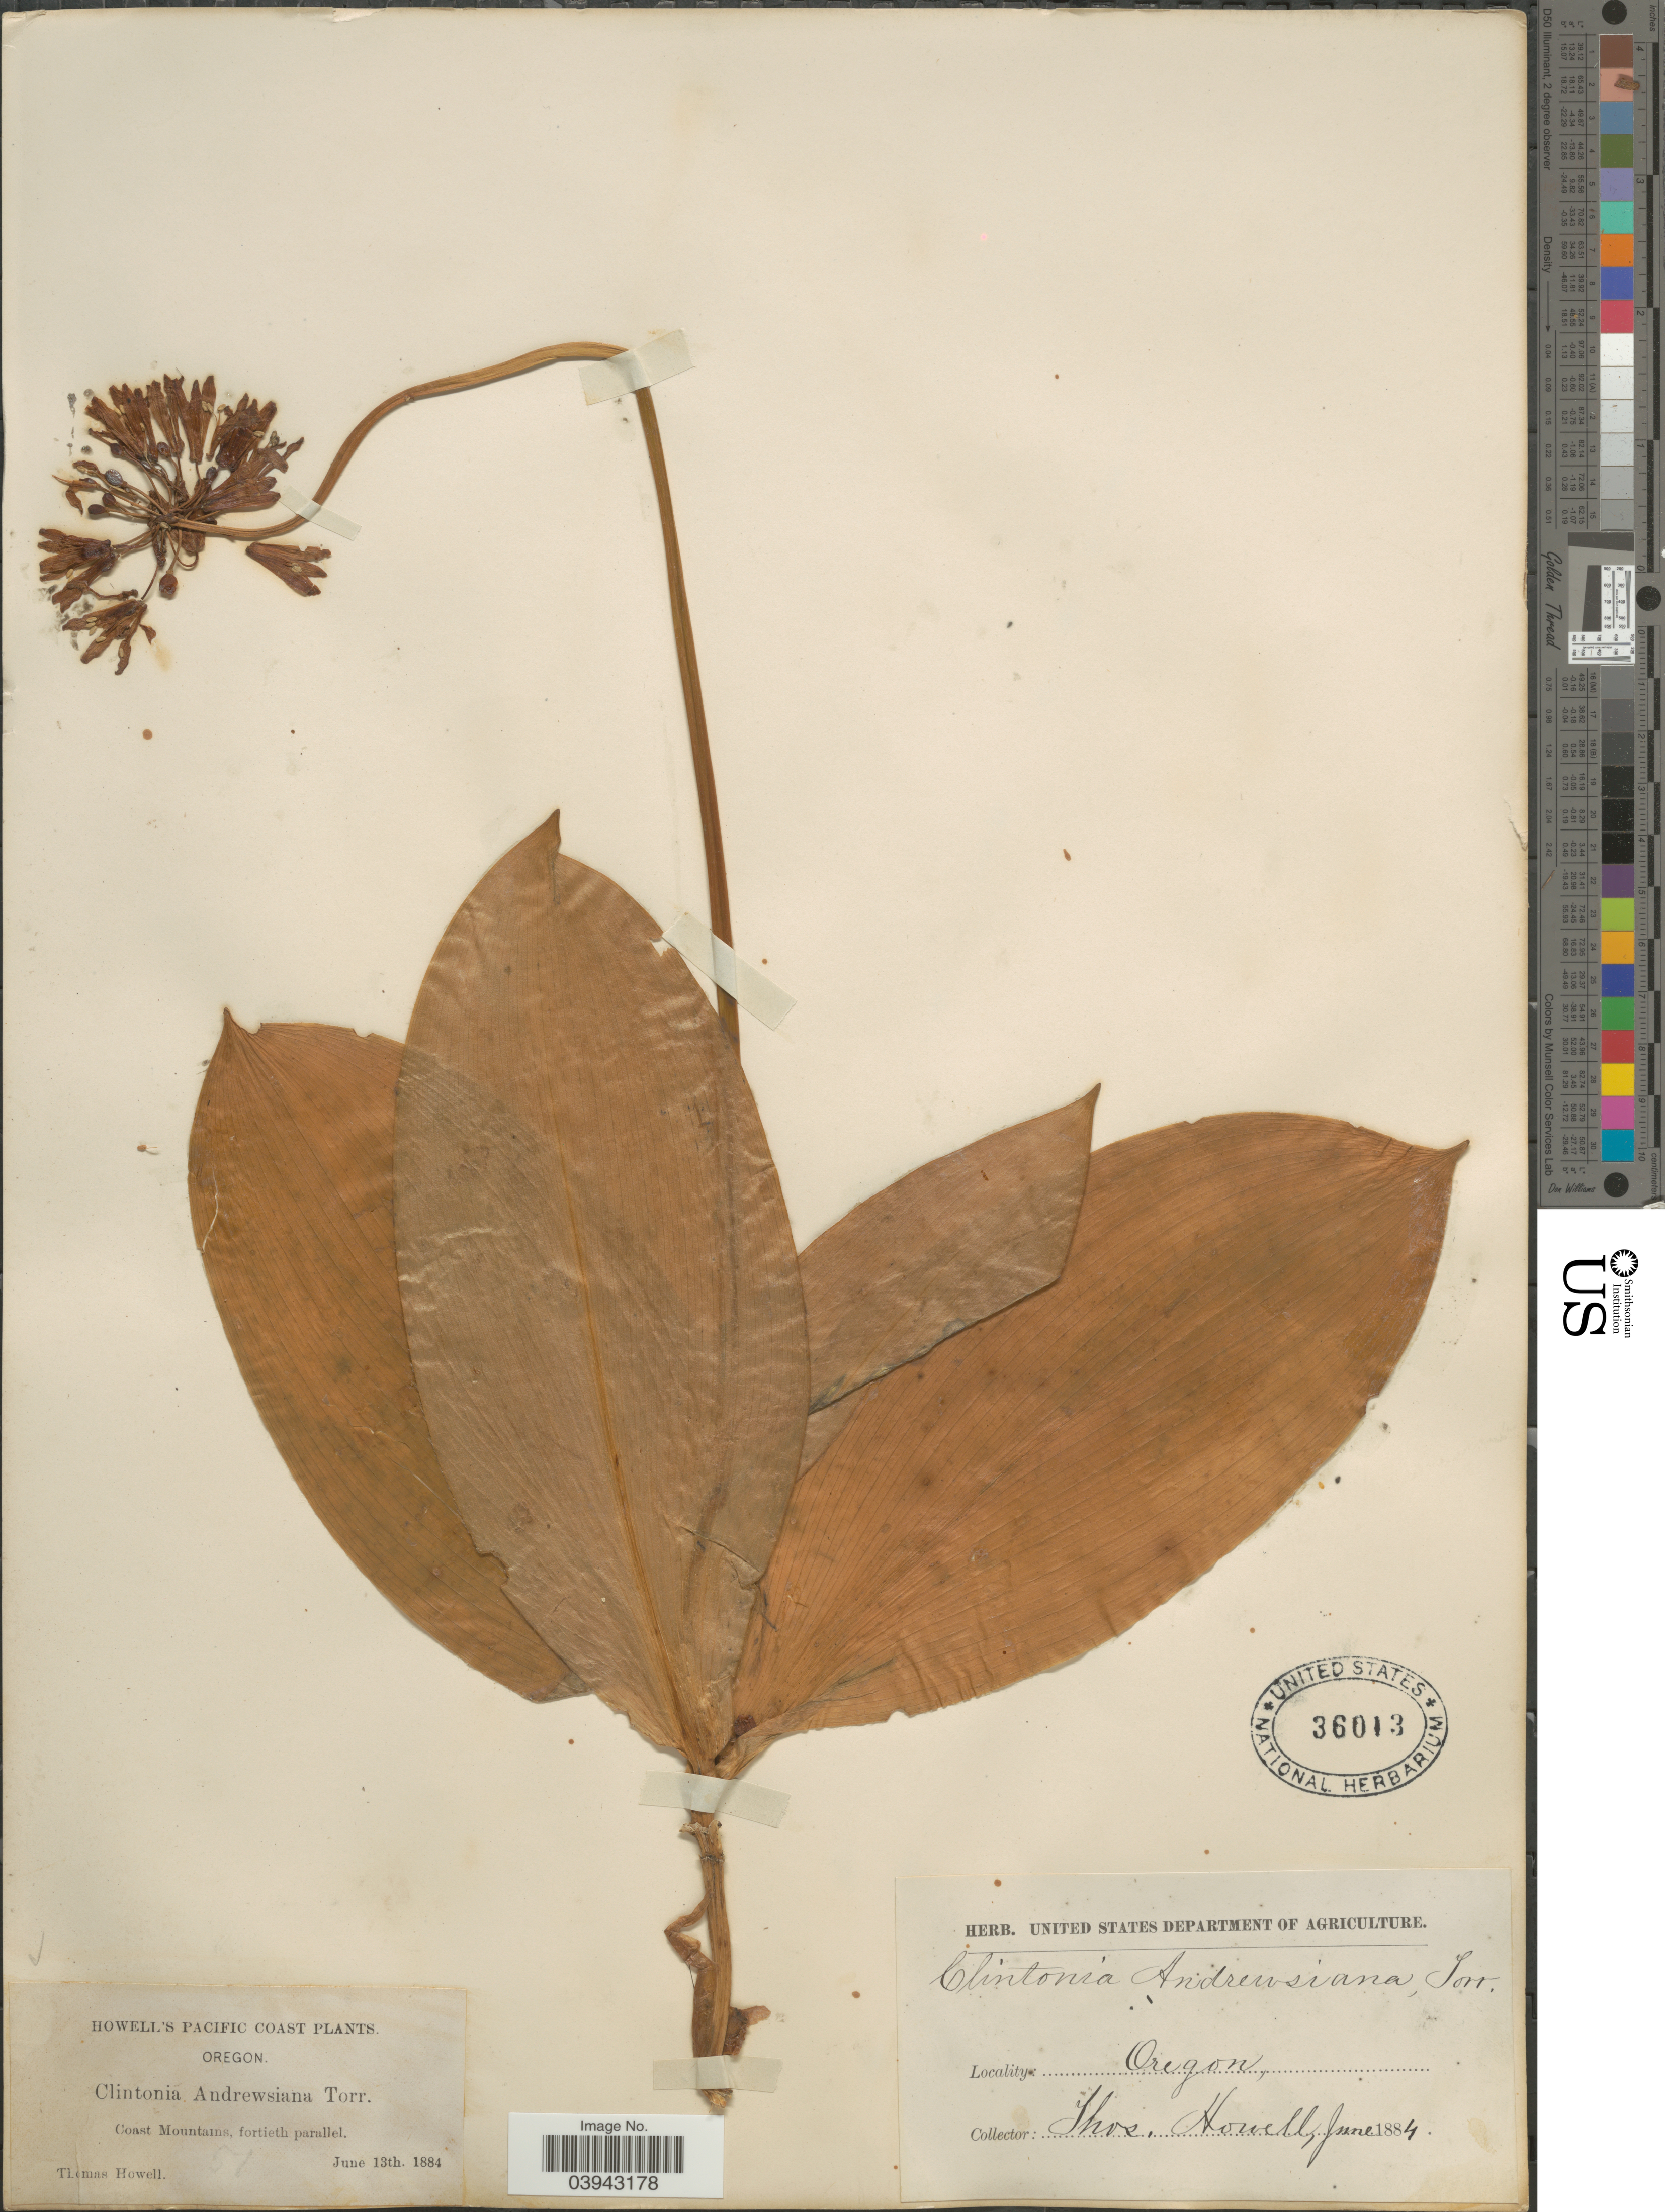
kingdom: Plantae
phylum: Tracheophyta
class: Liliopsida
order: Liliales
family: Liliaceae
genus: Clintonia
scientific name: Clintonia andrewsiana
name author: Torr.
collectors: T. Howell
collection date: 1884-06-13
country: United States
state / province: Oregon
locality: Pacific Coast. Coast Mountains, fortieth parallel.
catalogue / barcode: US 36013